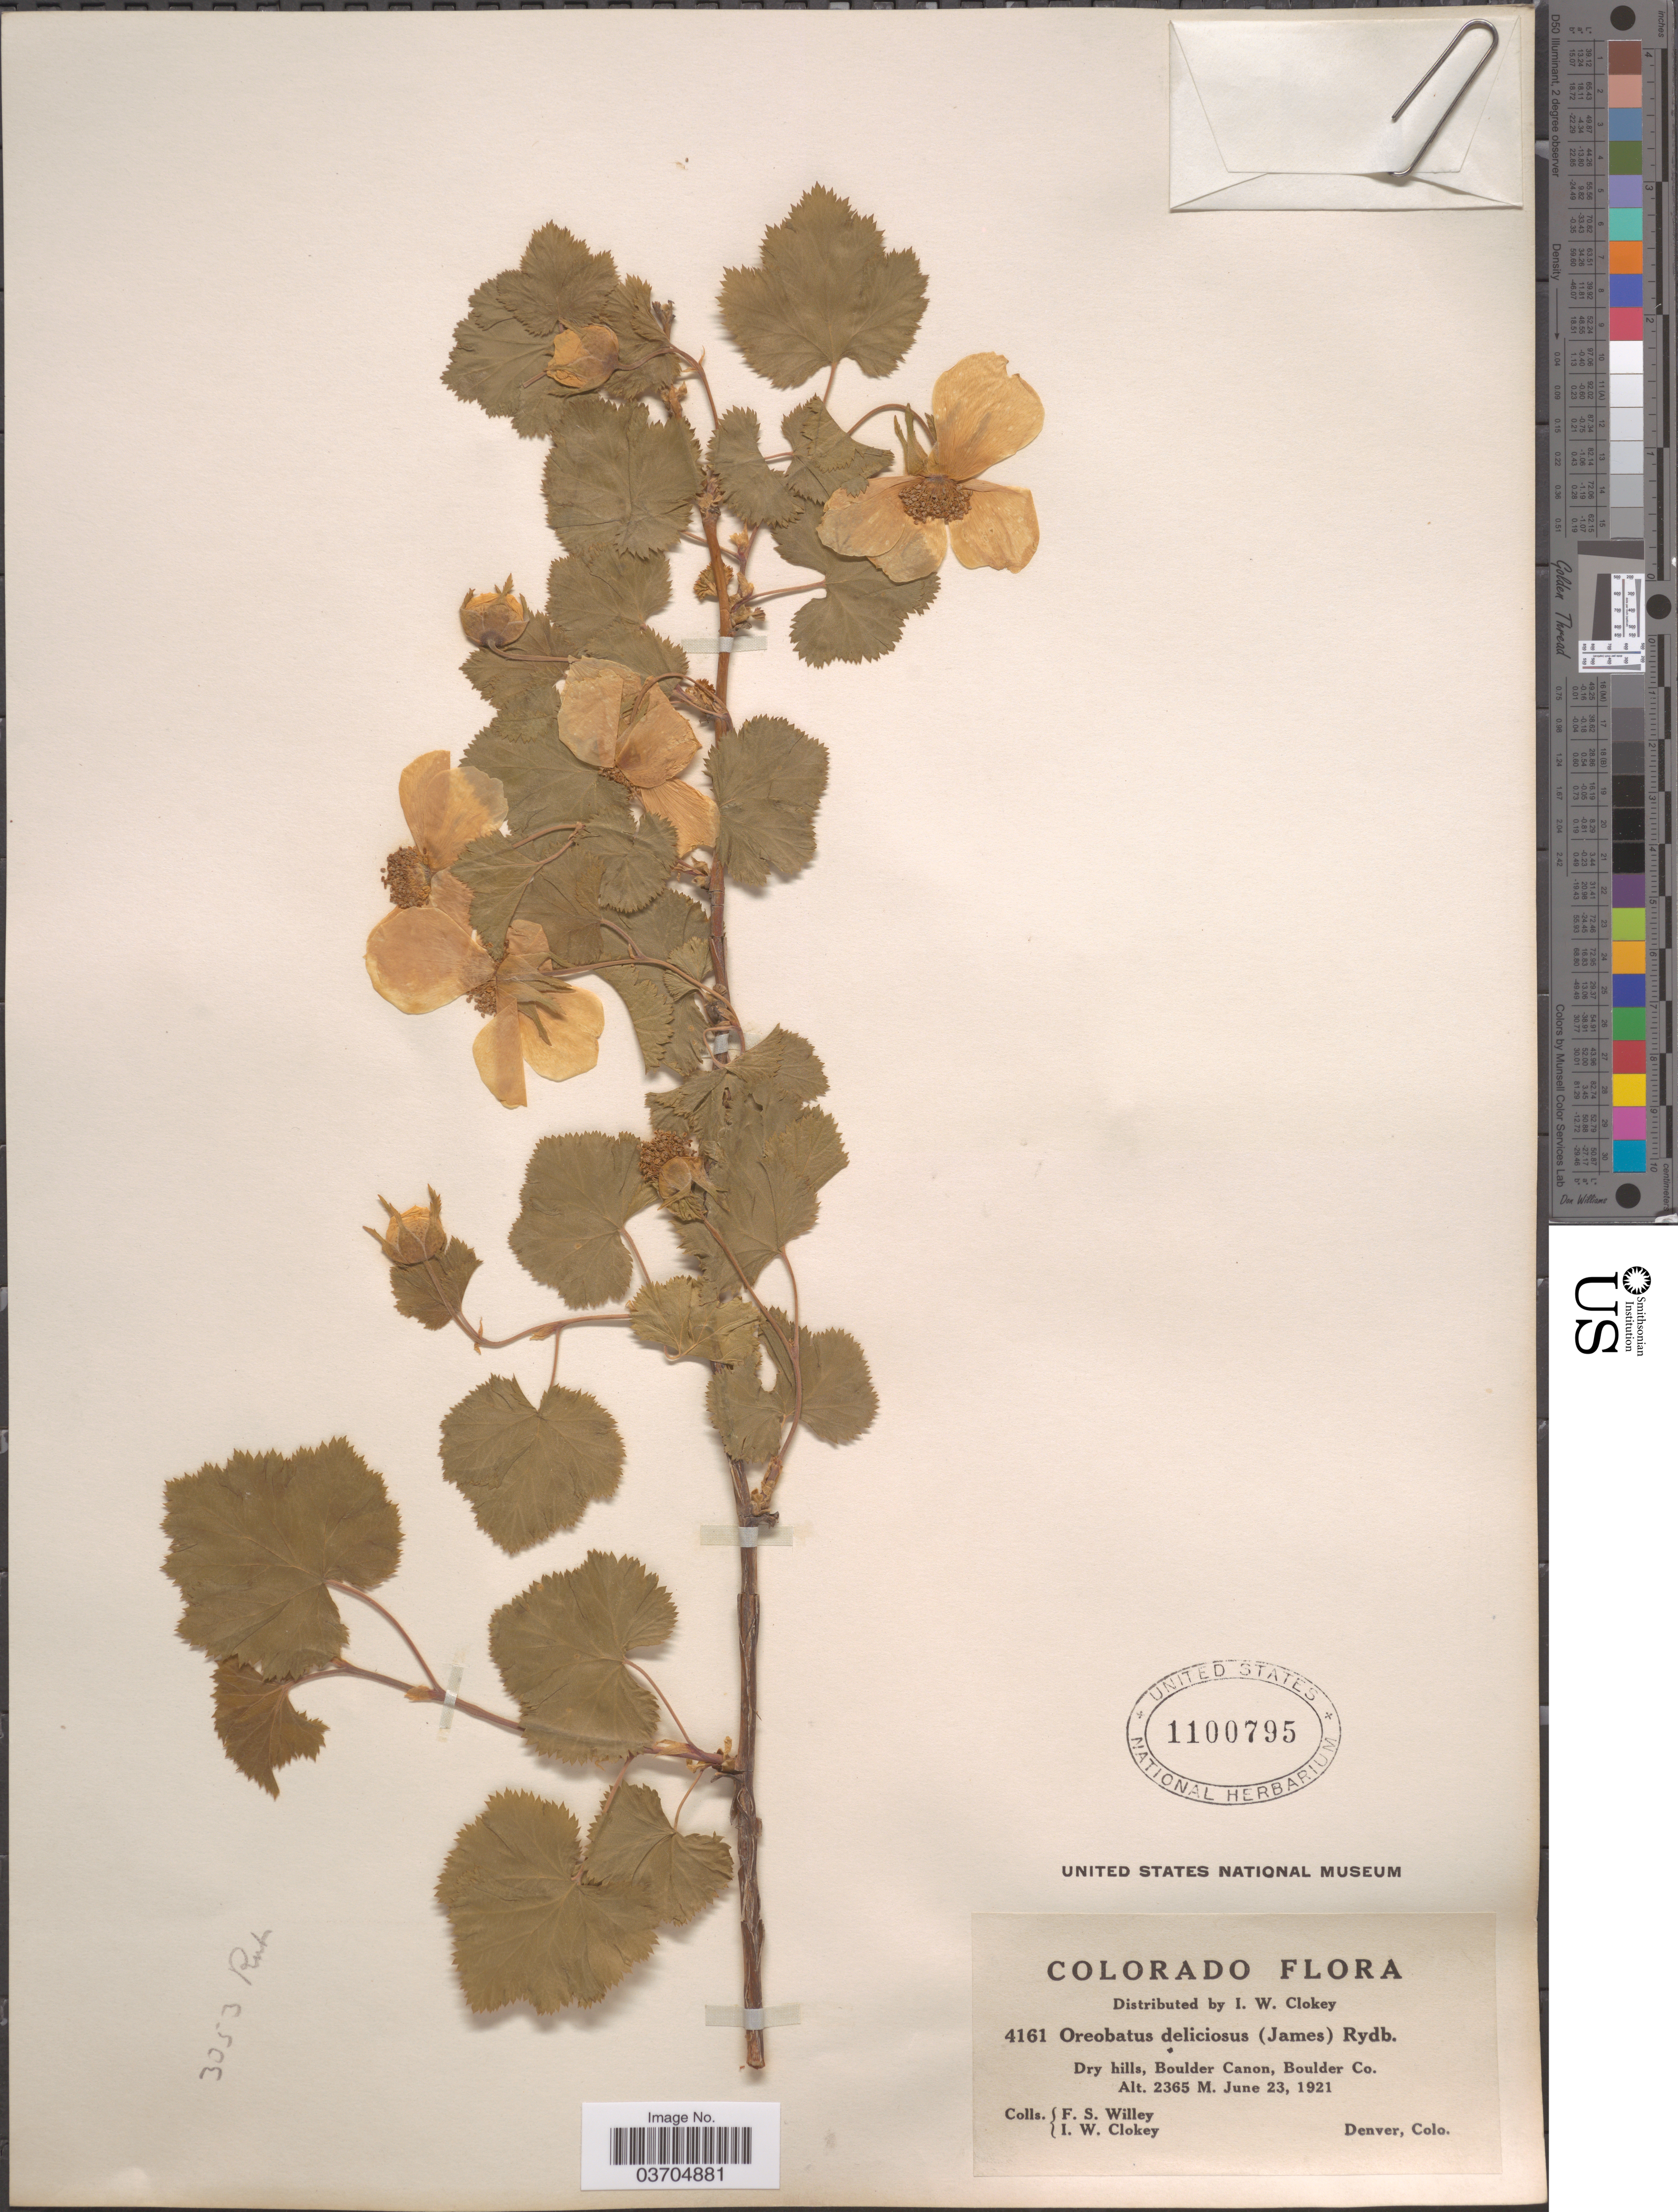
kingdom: Plantae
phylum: Tracheophyta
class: Magnoliopsida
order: Rosales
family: Rosaceae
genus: Rubus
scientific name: Rubus deliciosus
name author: Torr.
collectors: F. Willey & I. W. Clokey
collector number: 4161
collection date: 1921-06-23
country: United States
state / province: Colorado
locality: Boulder Canon, Boulder Co.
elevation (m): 2365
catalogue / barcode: US 1100795